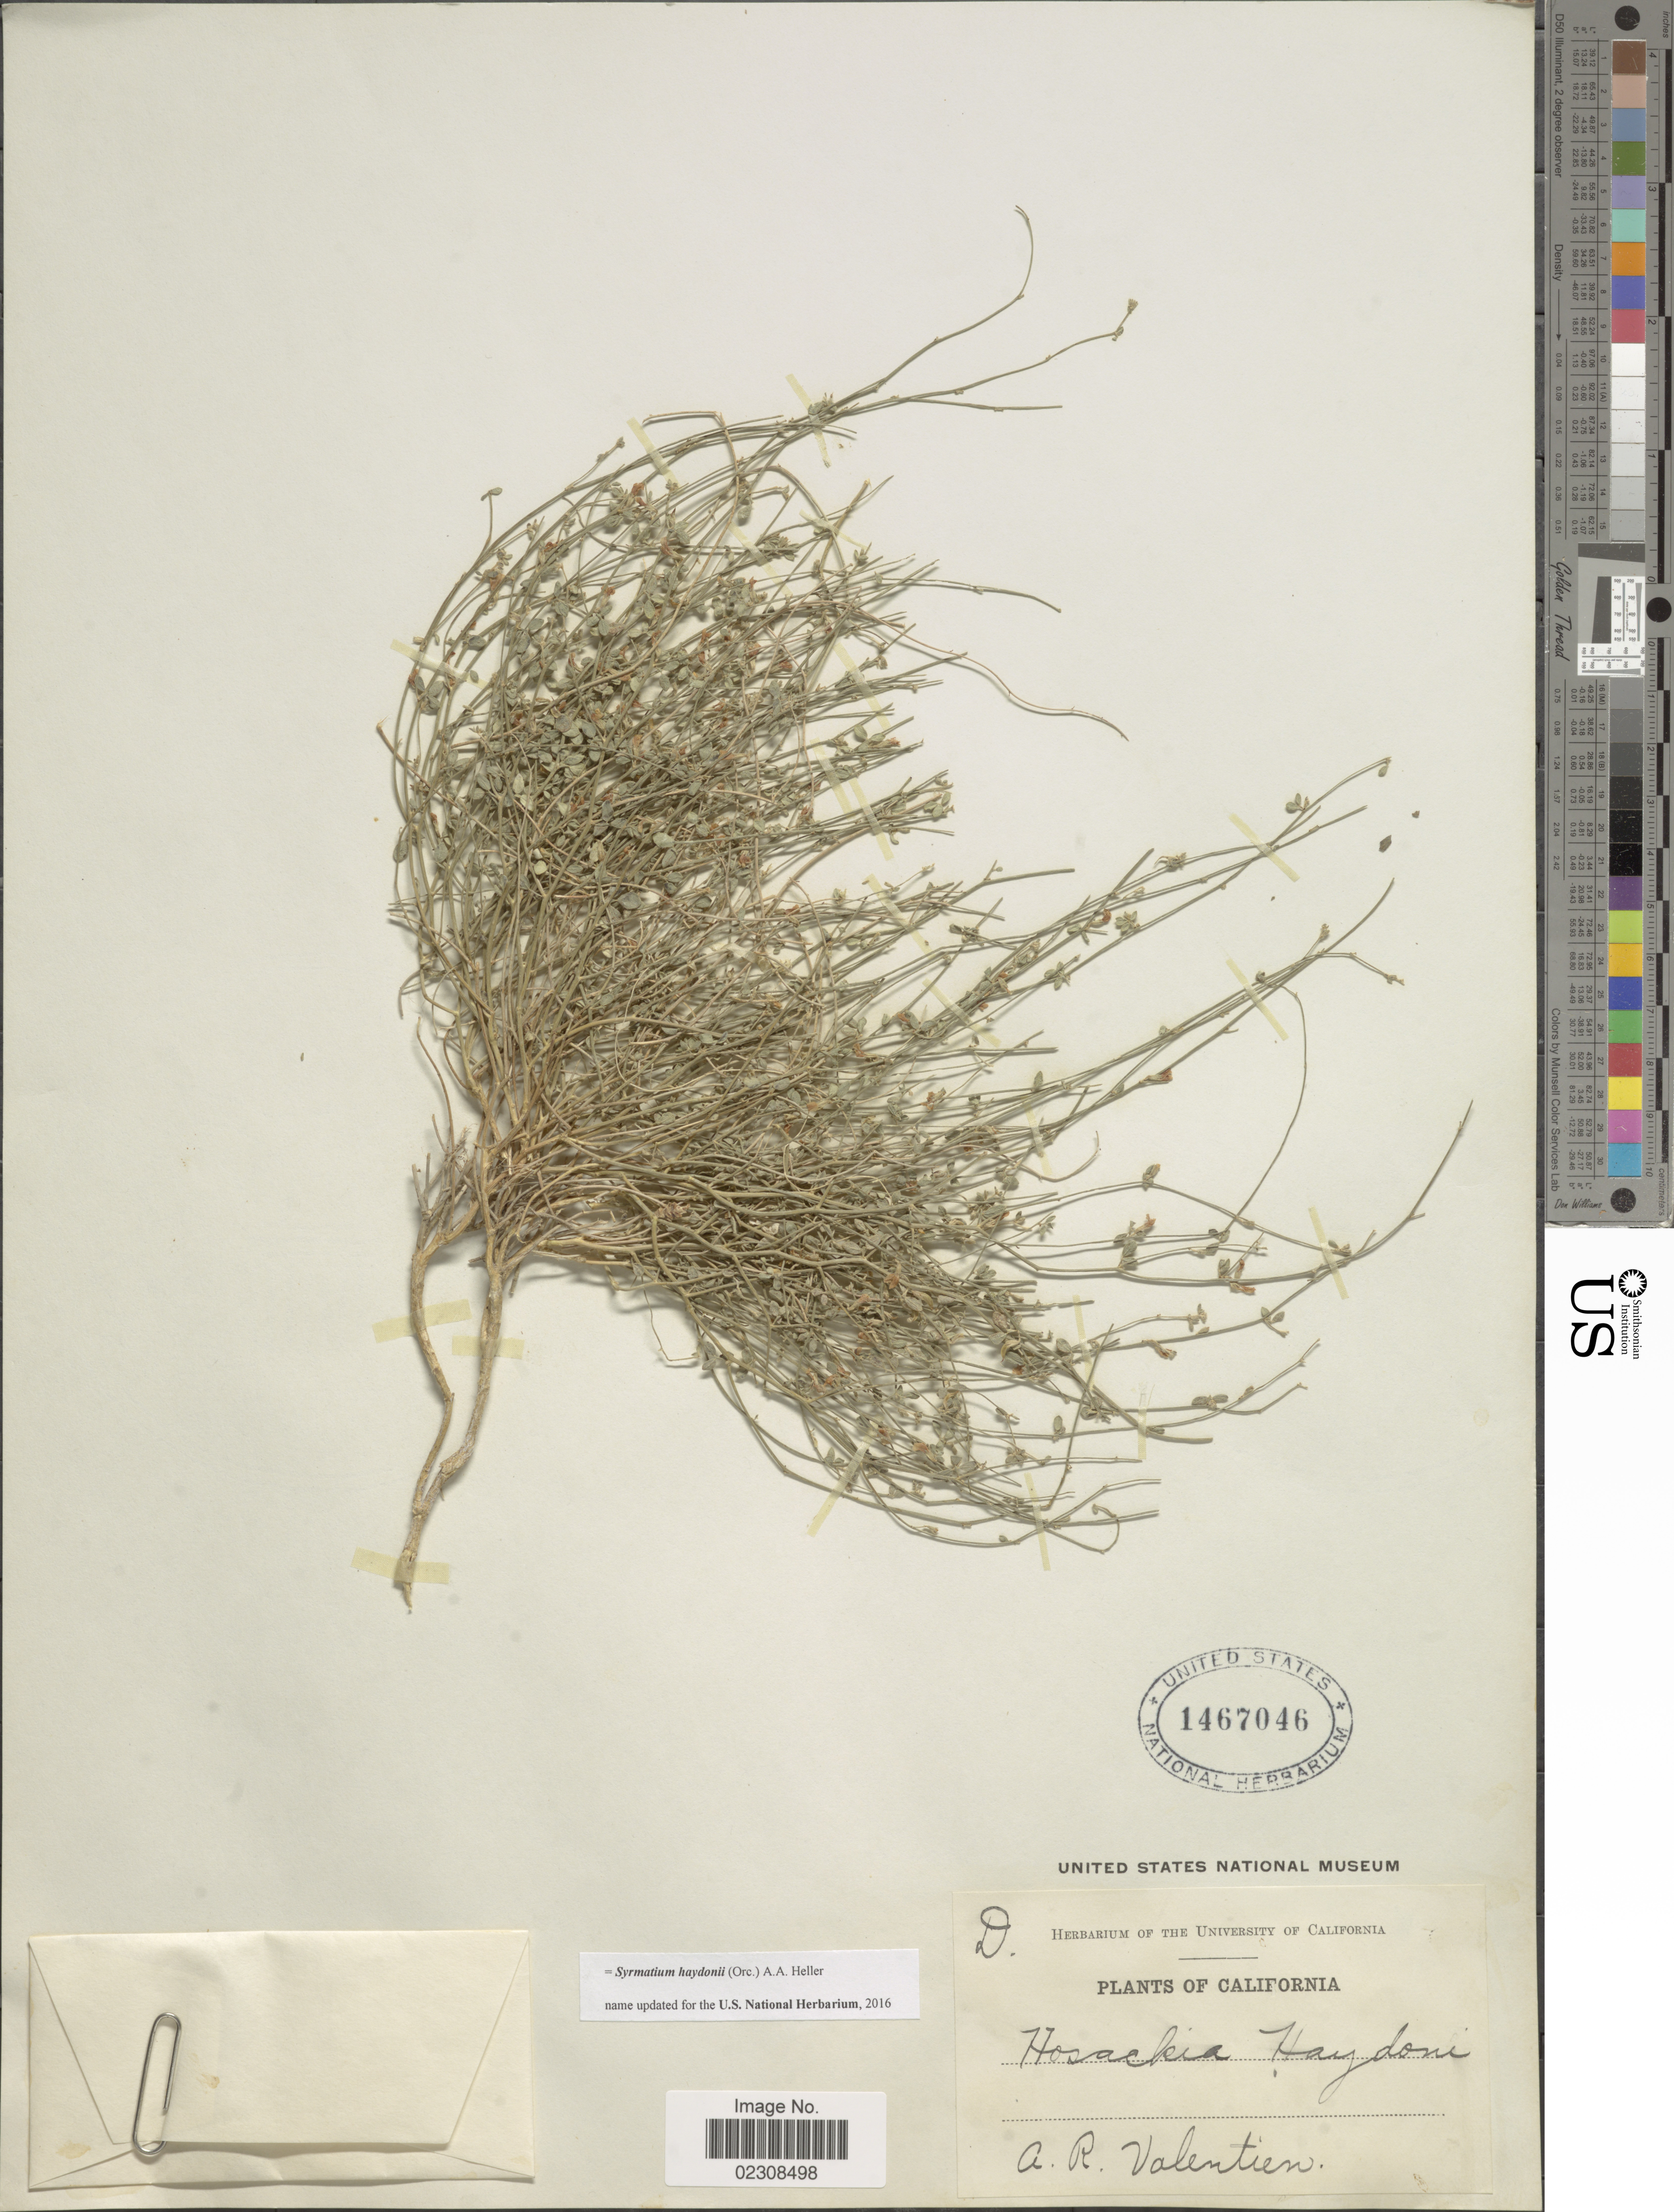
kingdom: Plantae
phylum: Tracheophyta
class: Magnoliopsida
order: Fabales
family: Fabaceae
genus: Syrmatium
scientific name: Syrmatium haydonii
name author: (Orcutt) A. Heller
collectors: A. Valentien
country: United States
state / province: California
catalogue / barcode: US 1467046